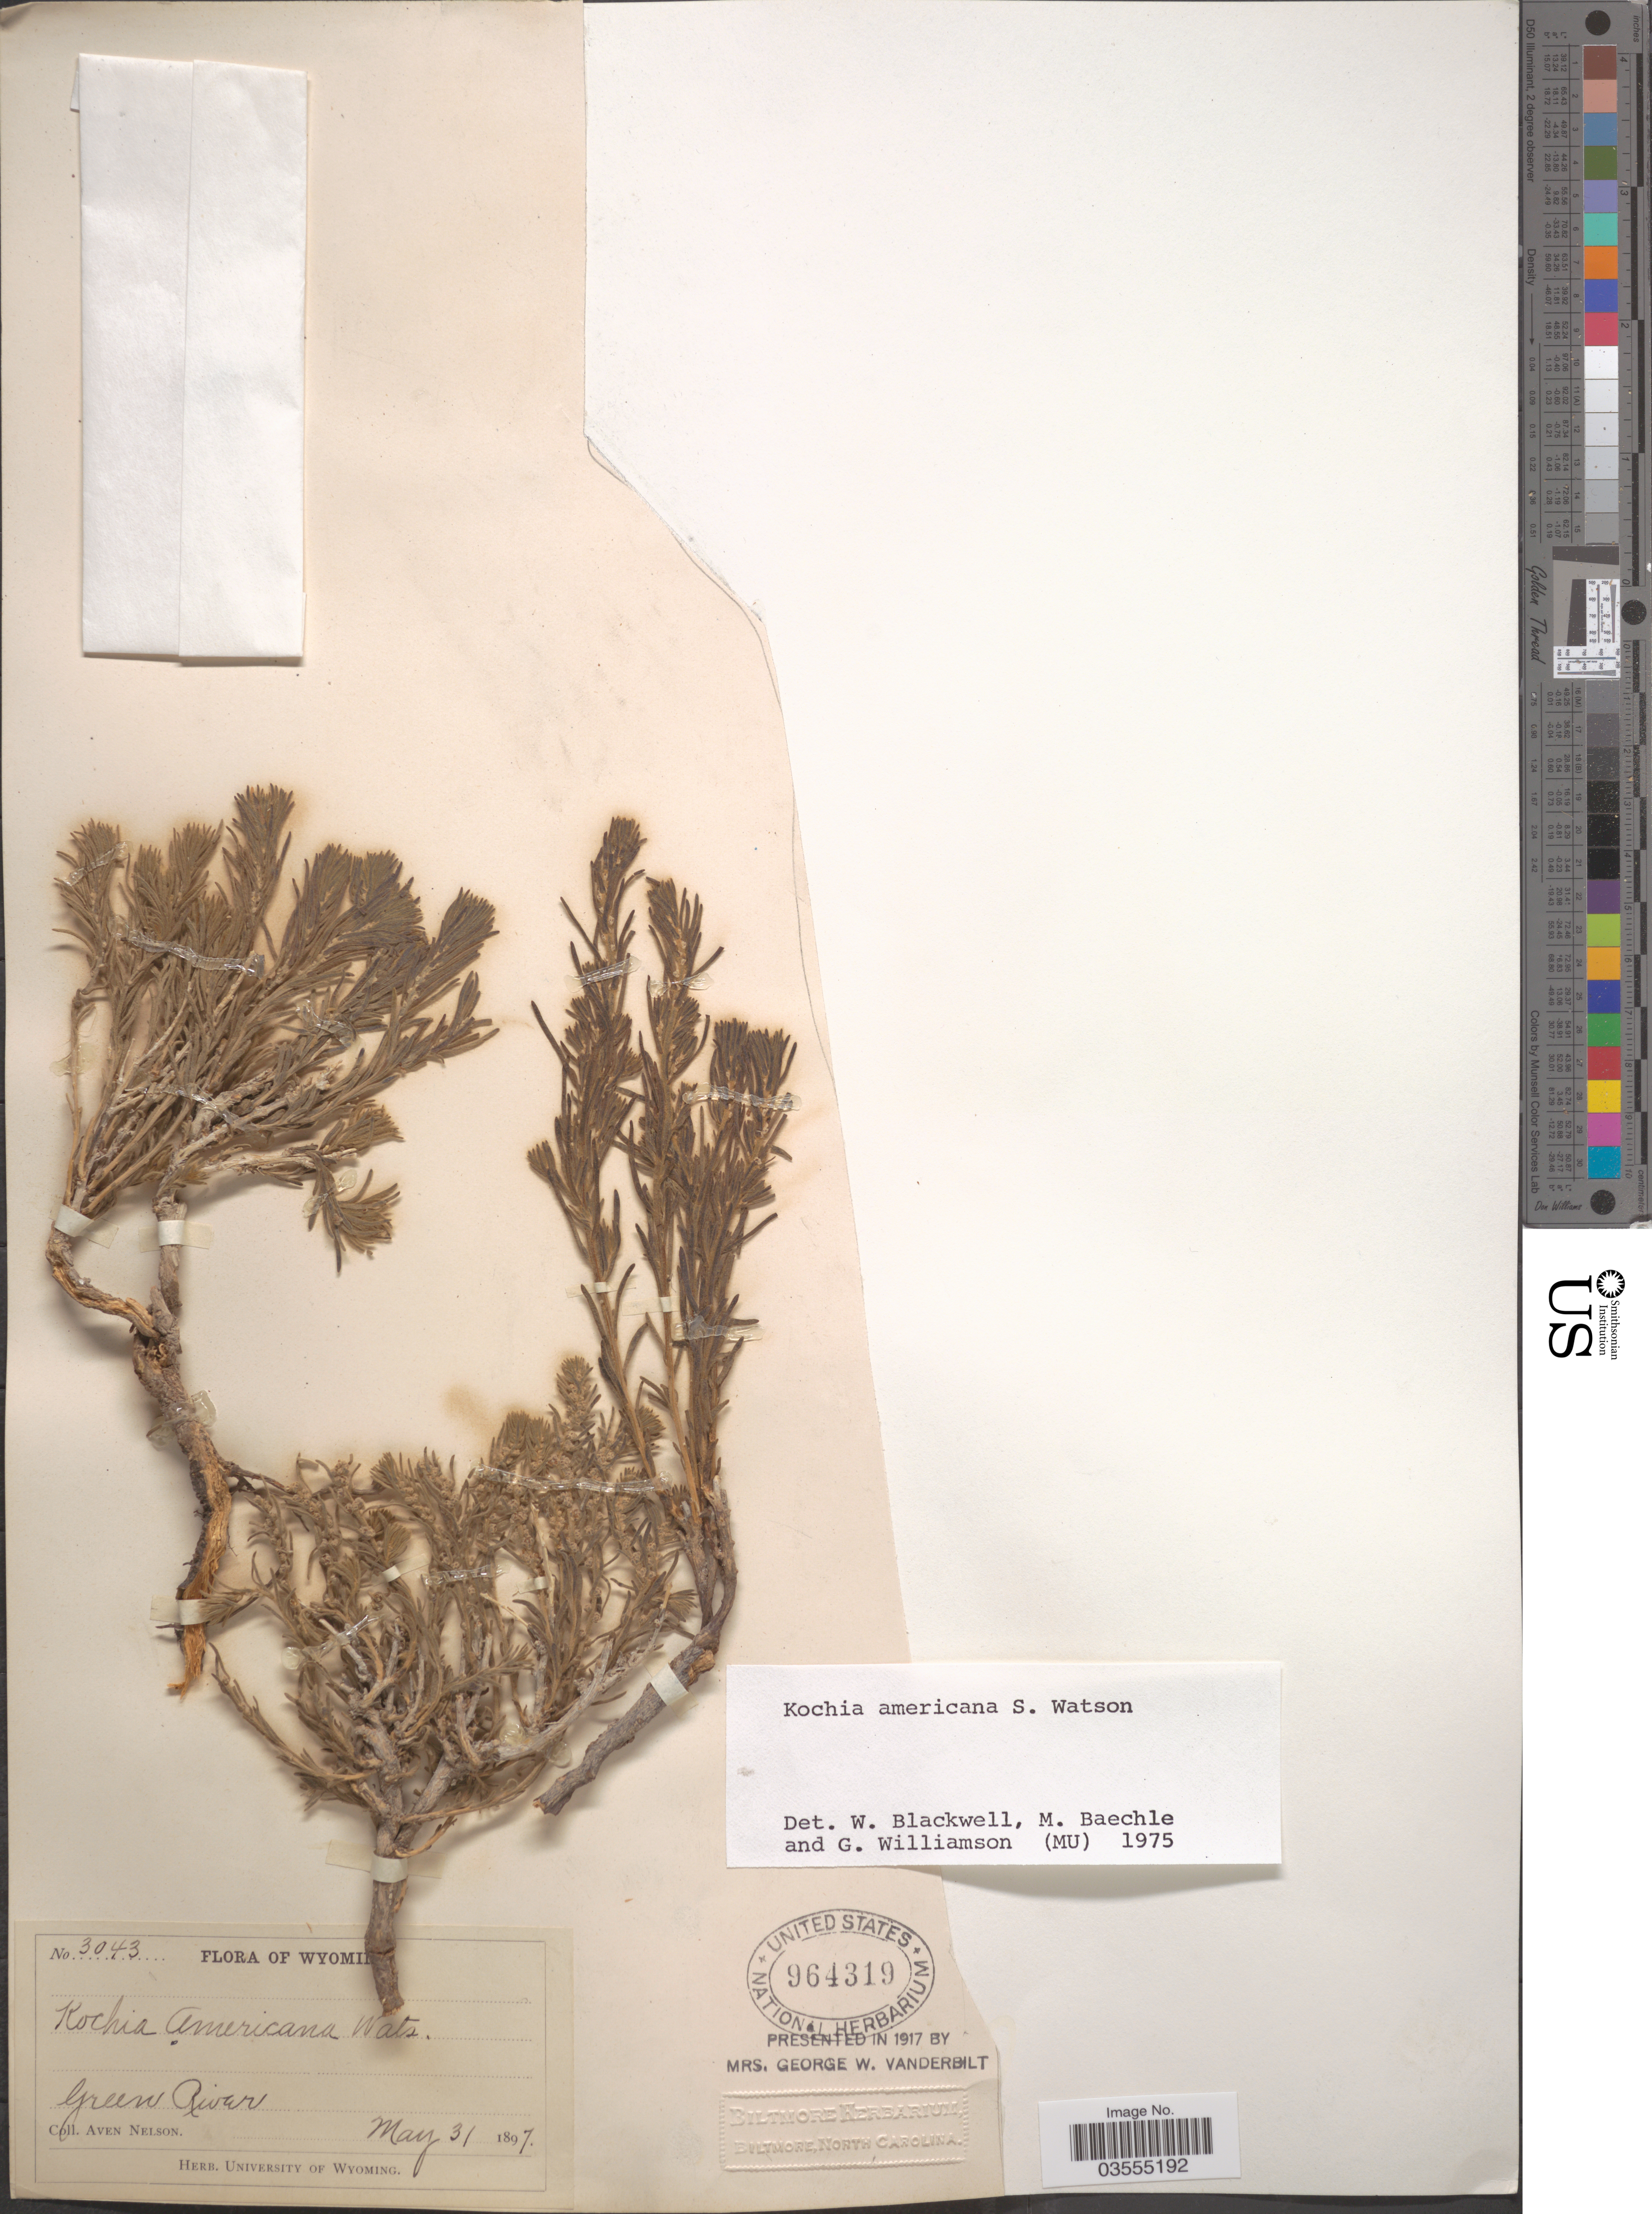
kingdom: Plantae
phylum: Tracheophyta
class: Magnoliopsida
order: Caryophyllales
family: Amaranthaceae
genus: Neokochia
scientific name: Neokochia americana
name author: (S. Watson) G.L. Chu & S.C. Sand.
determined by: U.S. National Herbarium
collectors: A. Nelson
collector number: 3043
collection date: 1897-05-31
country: United States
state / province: Wyoming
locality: Green River.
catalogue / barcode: US 964319